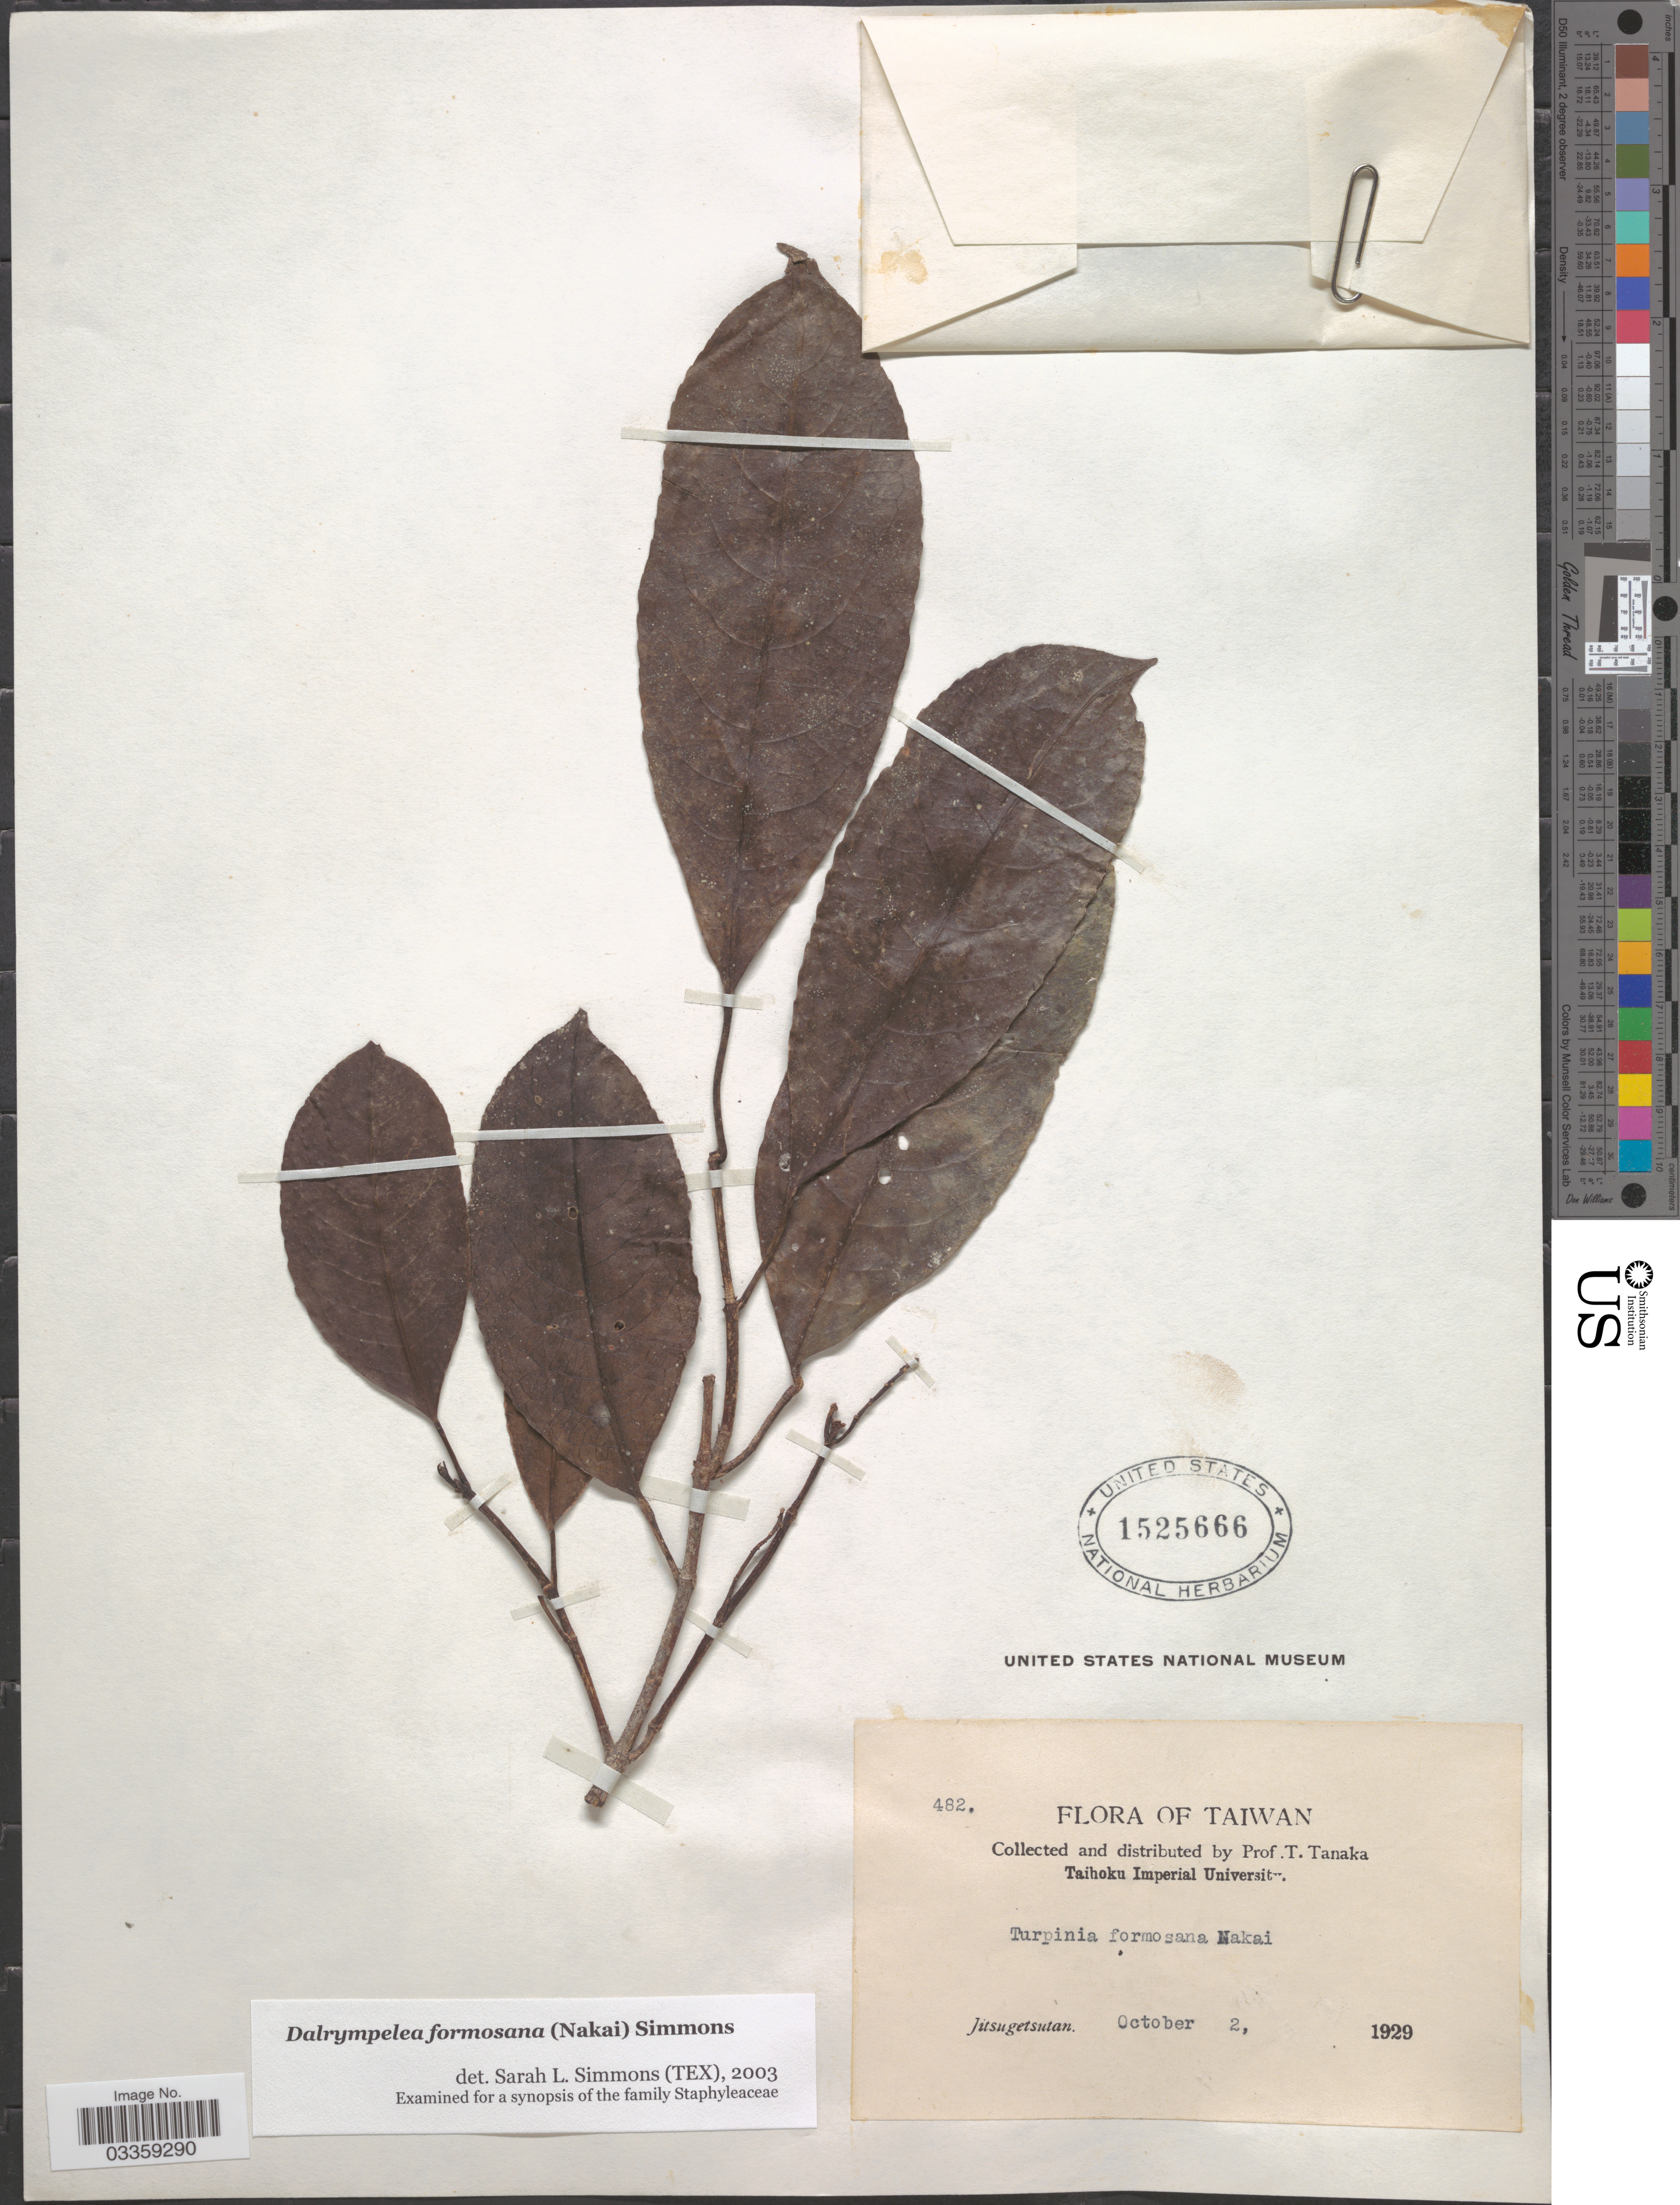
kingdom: Plantae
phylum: Tracheophyta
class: Magnoliopsida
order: Crossosomatales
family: Staphyleaceae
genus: Turpinia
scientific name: Turpinia formosana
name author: Nakai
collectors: T. Tanaka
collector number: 482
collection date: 1929-10-02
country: Taiwan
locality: Jutsugetsutan.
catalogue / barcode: US 1525666